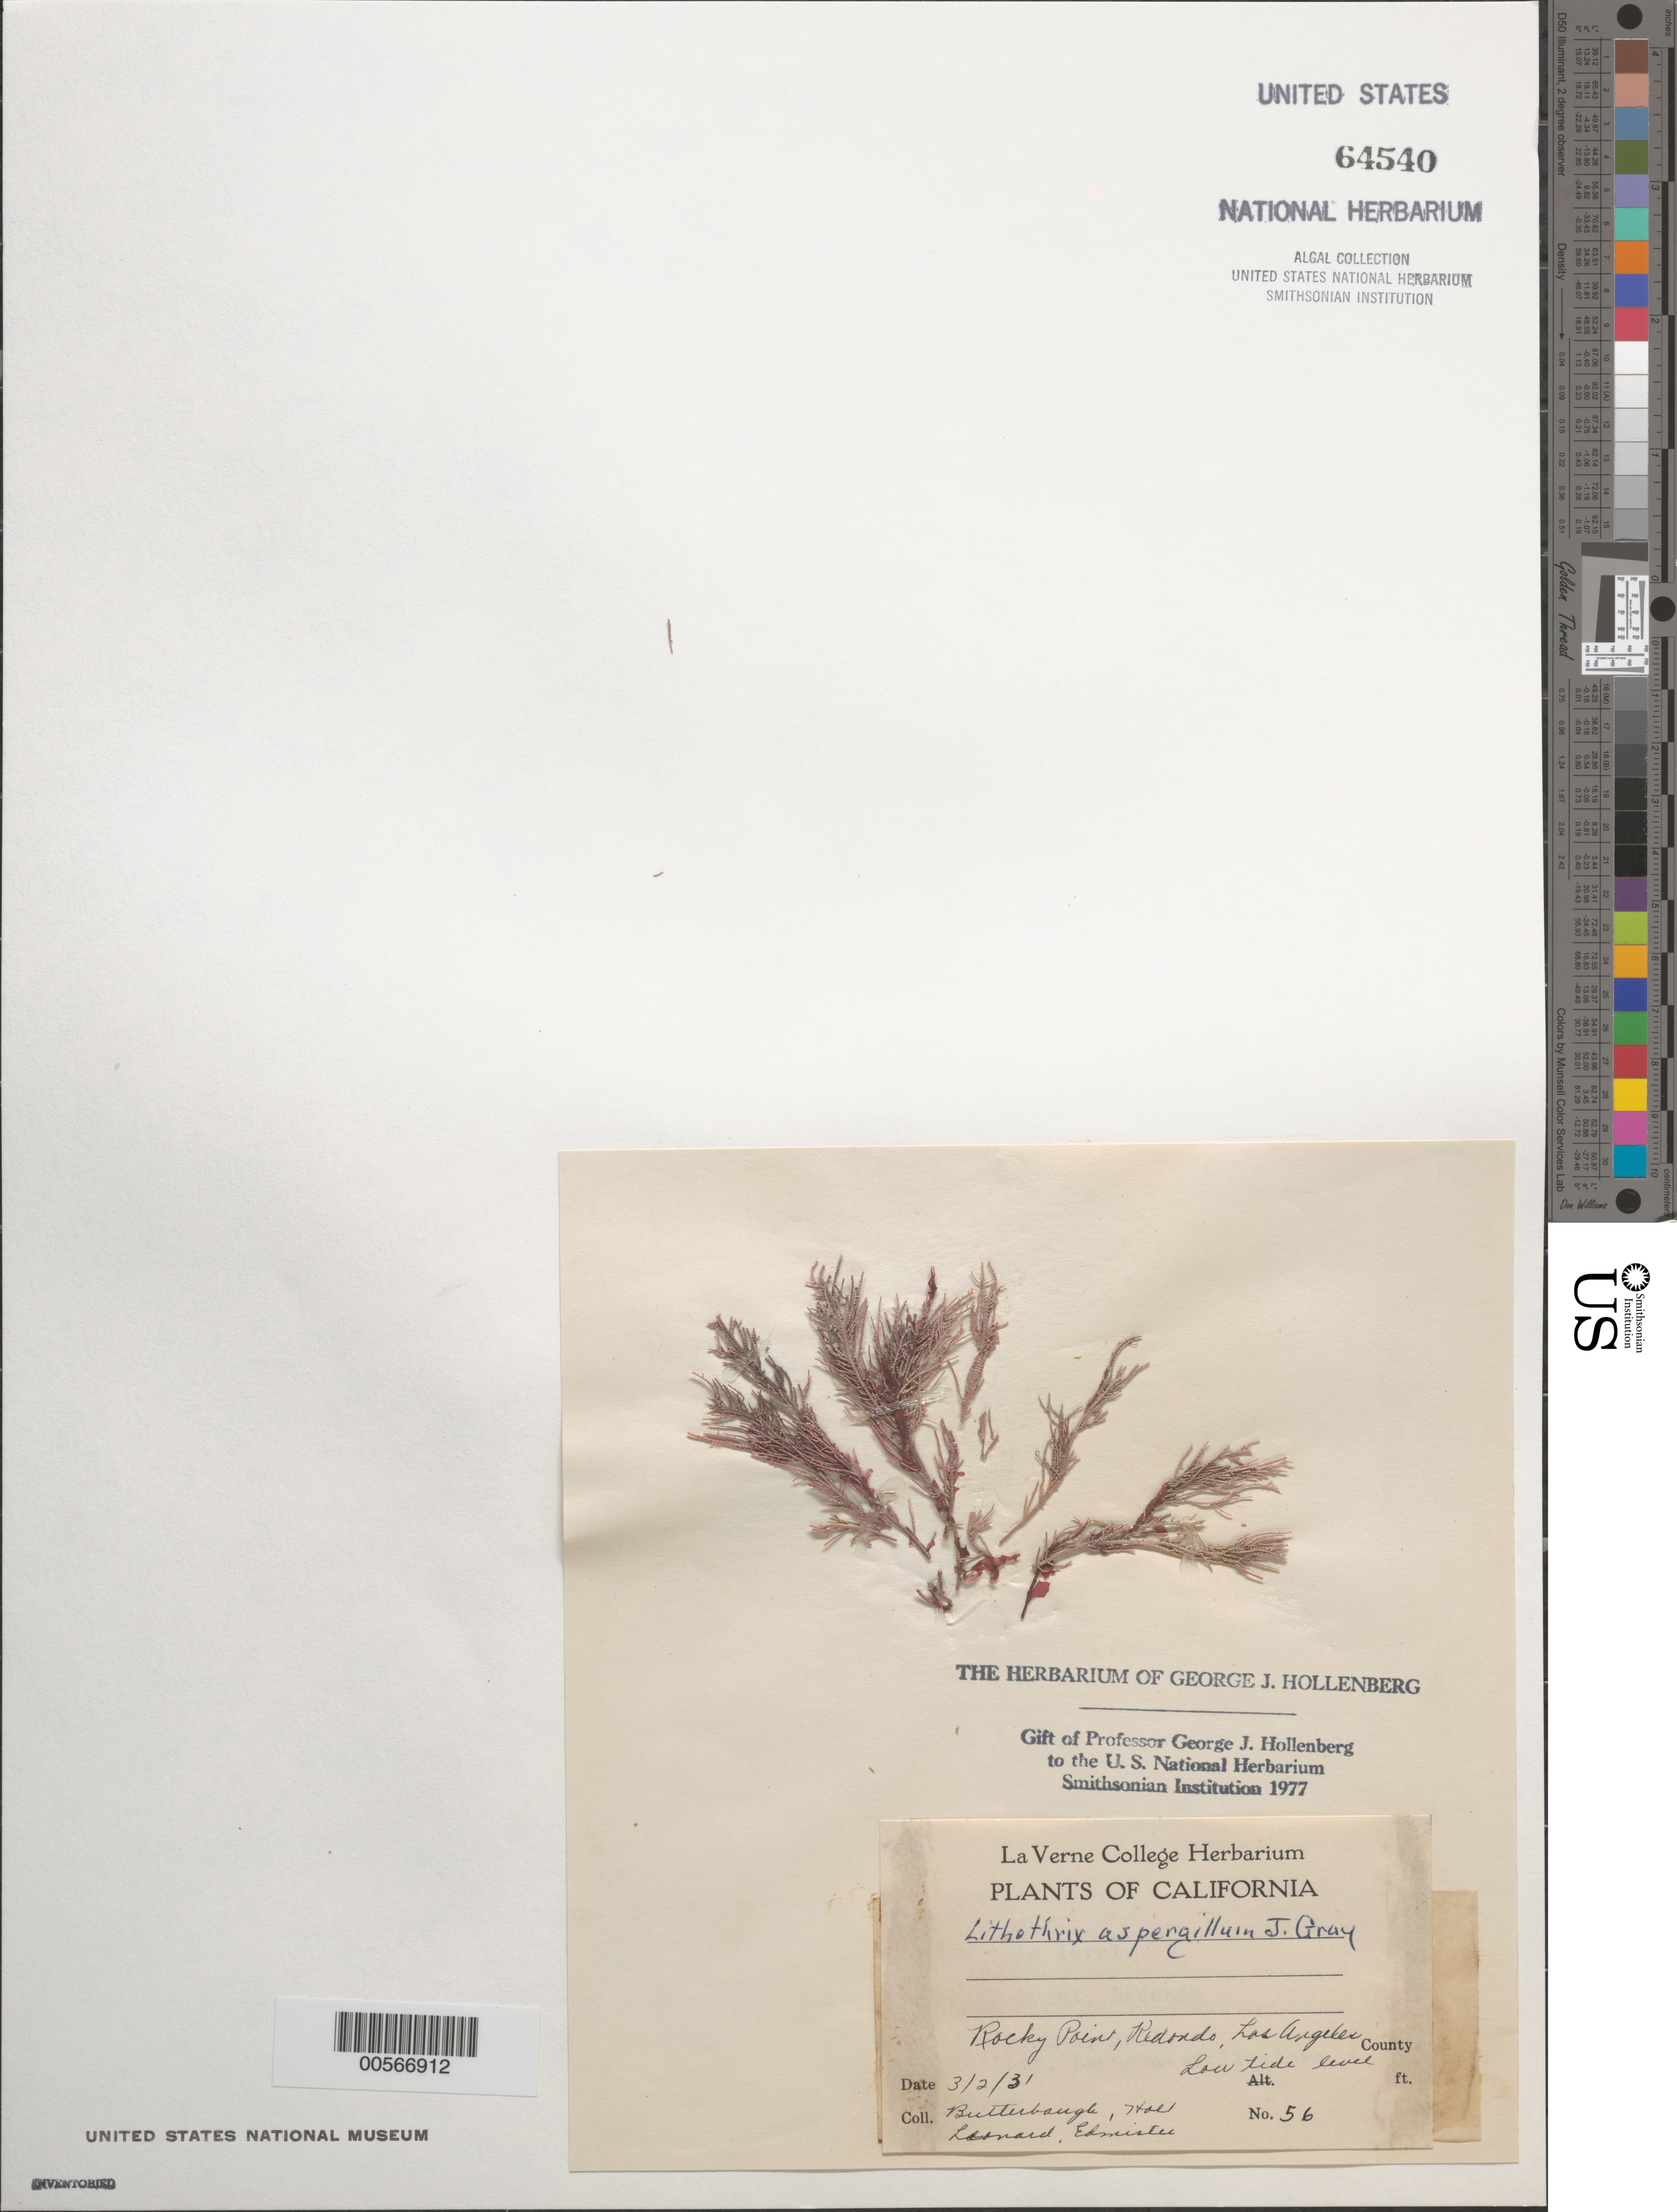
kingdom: Plantae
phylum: Rhodophyta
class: Florideophyceae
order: Corallinales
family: Lithophyllaceae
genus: Lithothrix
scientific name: Lithothrix aspergillum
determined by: Hollenberg, George J.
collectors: F. Butterbaugh, E. Hall, G. M. Leonard & E. Edmister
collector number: GJH 56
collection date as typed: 02 Mar 1931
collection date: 1931-03-02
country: United States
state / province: California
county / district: Los Angeles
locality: Rocky Point, Redondo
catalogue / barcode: US 64540